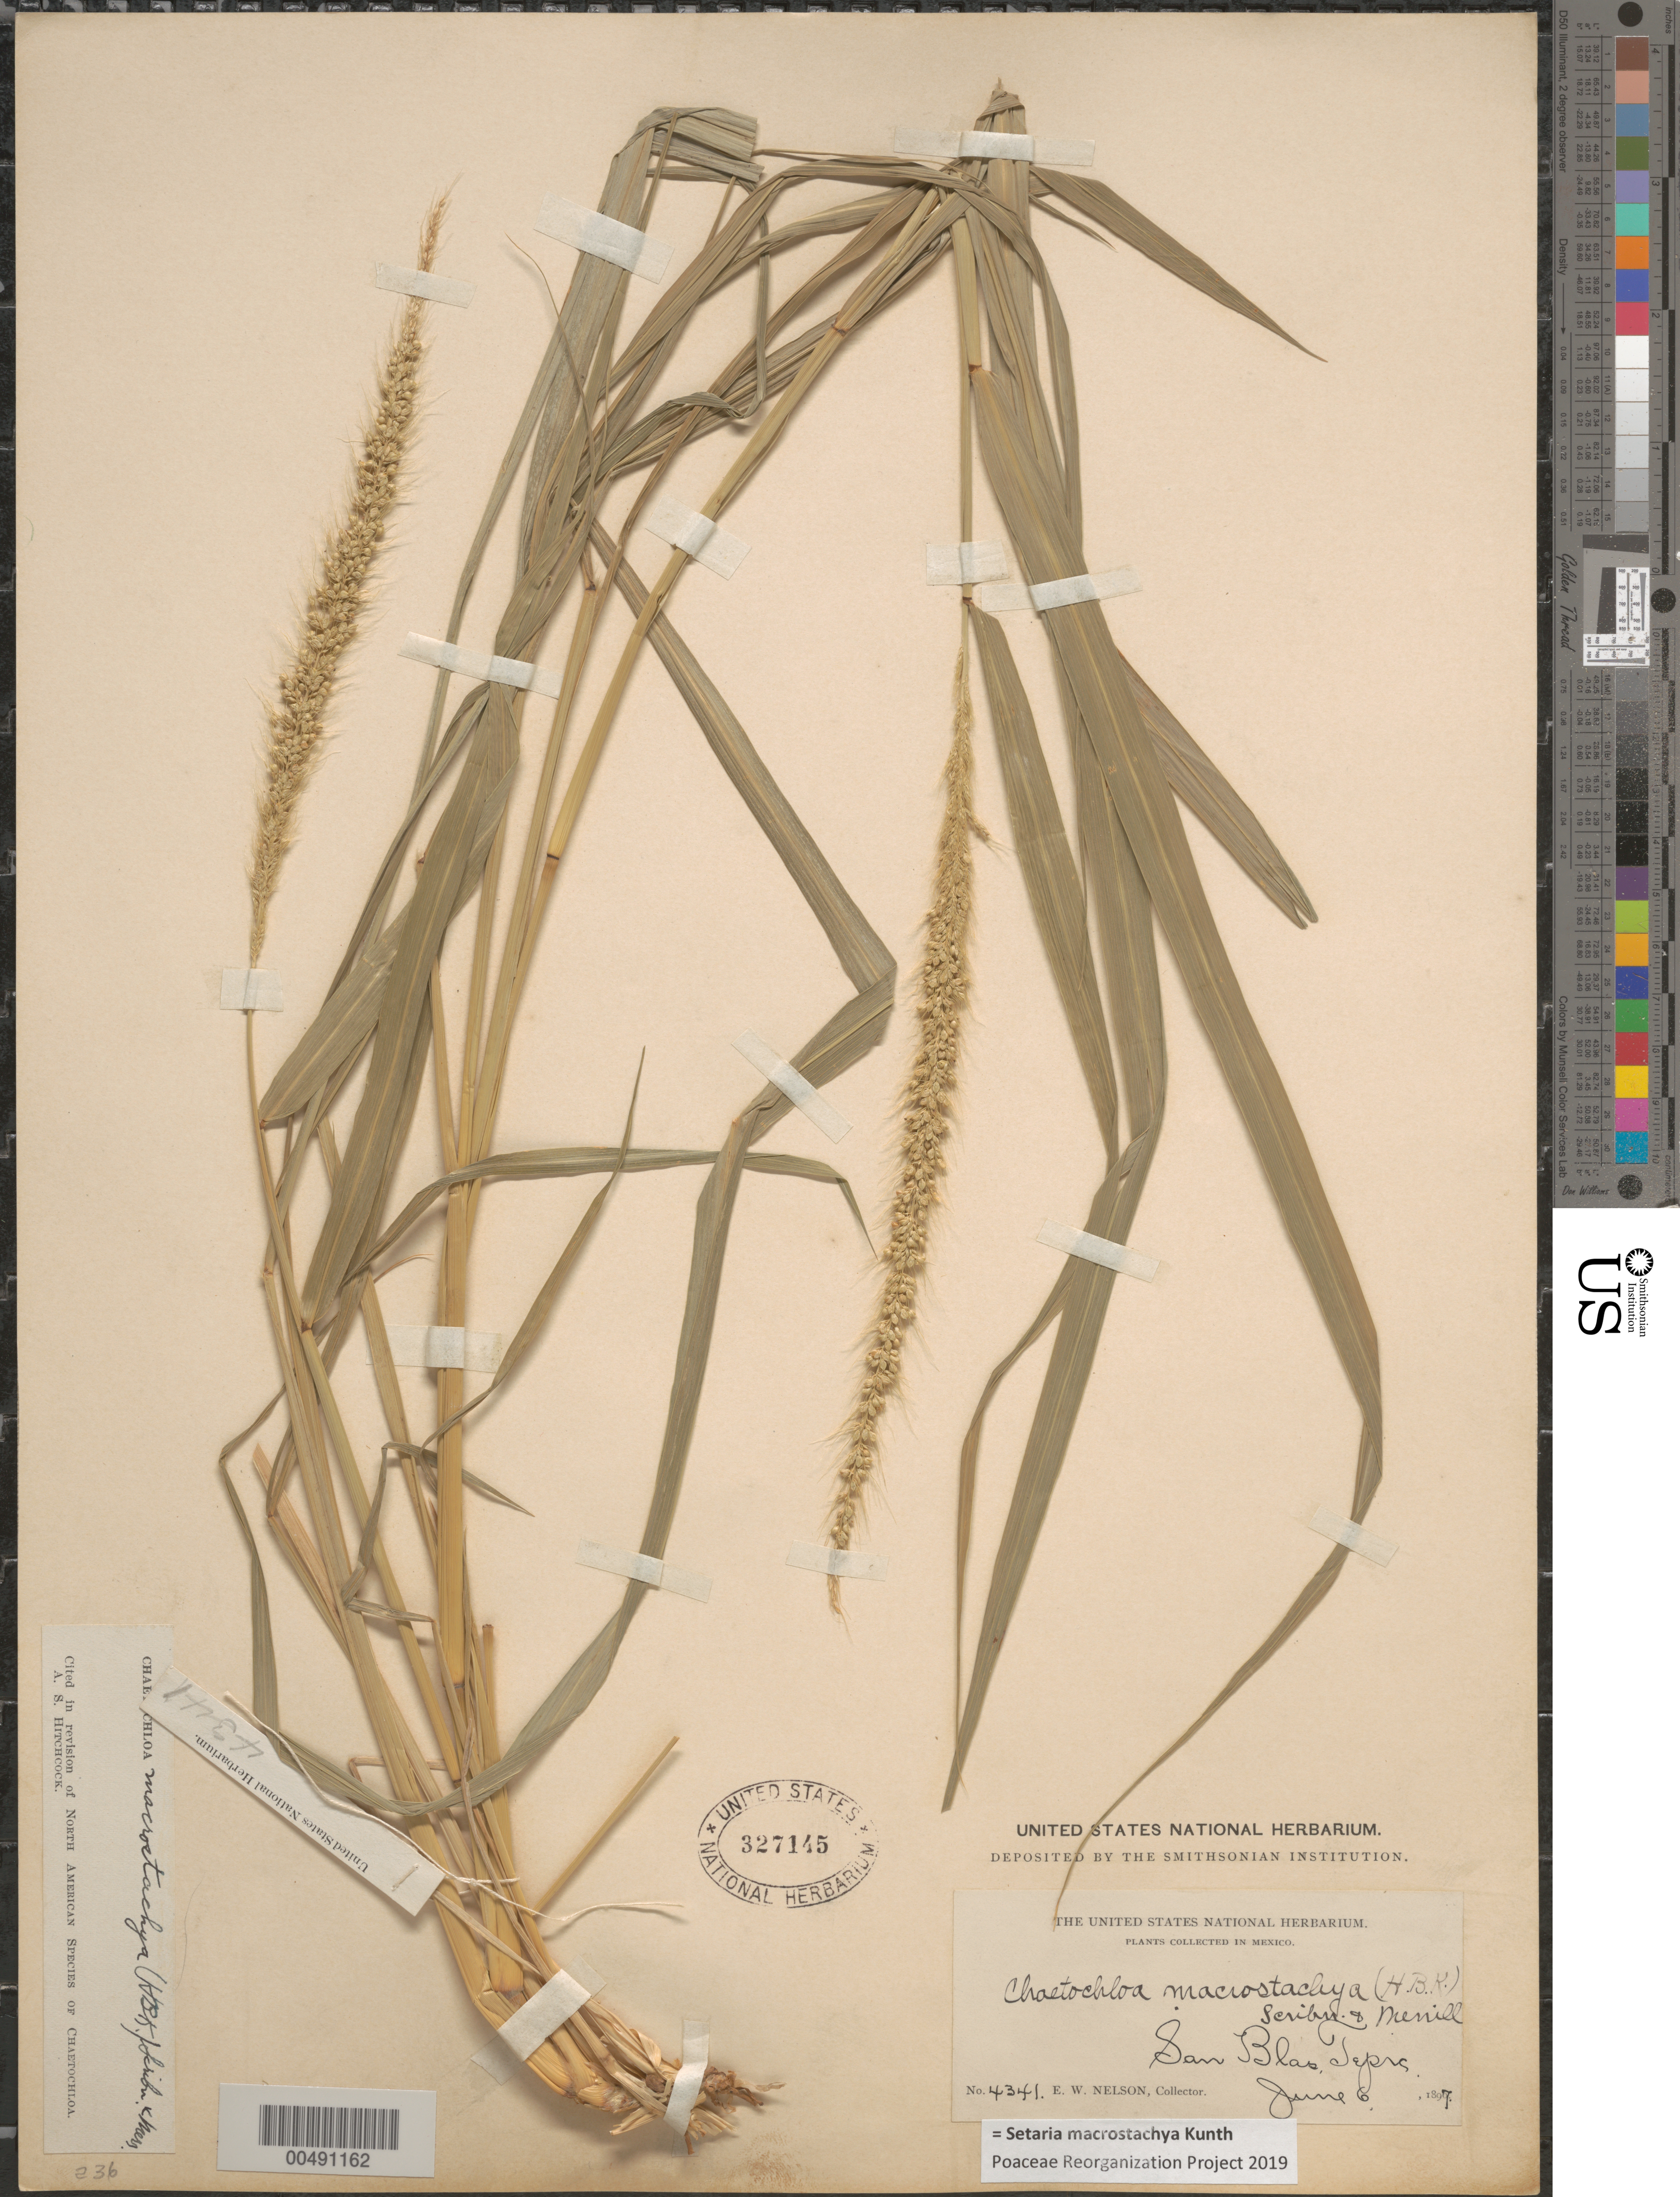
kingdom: Plantae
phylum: Tracheophyta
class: Liliopsida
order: Poales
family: Poaceae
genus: Setaria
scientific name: Setaria macrostachya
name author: Kunth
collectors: E. W. Nelson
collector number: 4341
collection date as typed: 6 Jun 1897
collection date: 1897-06-06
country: Mexico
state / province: Nayarit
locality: San Blas, Tepic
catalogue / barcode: US 327145